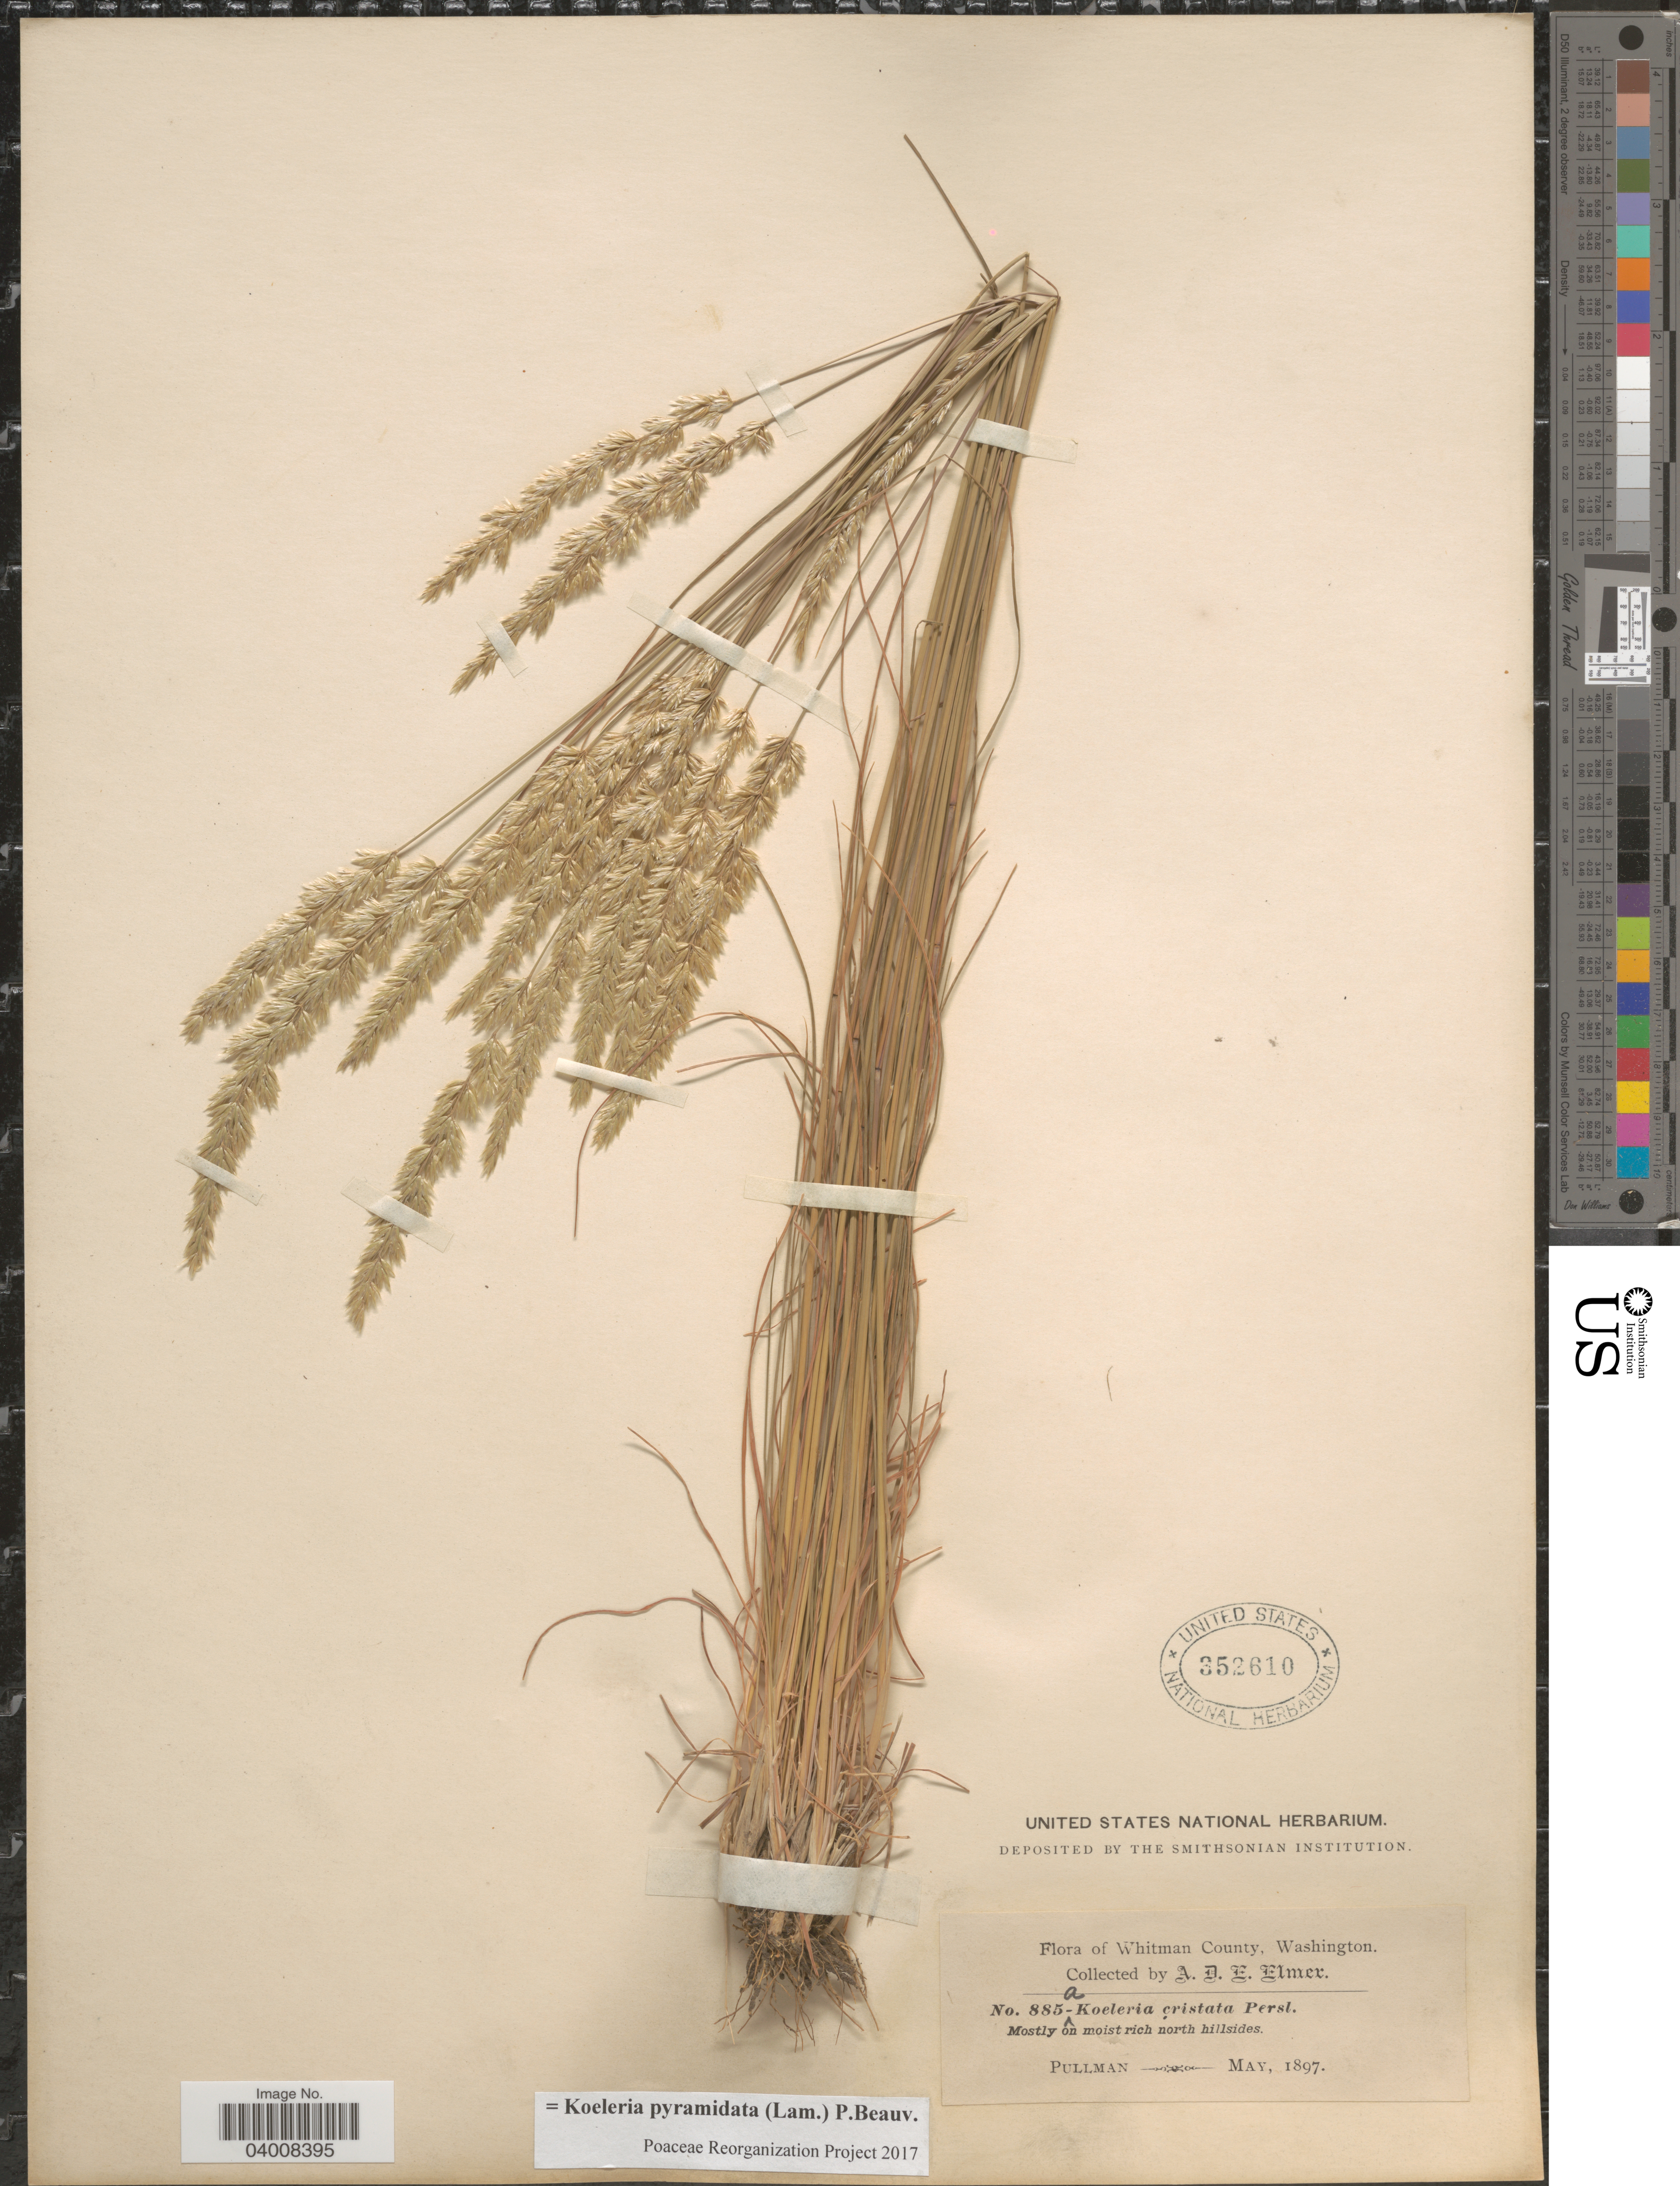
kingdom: Plantae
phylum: Tracheophyta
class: Liliopsida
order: Poales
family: Poaceae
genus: Koeleria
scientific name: Koeleria pyramidata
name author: (Lam.) P. Beauv.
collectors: A. D. E. Elmer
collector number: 885a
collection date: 1897-05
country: United States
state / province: Washington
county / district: Whitman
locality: Whitman County. Mostly on moist rich north hillsides. Pullman.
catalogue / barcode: US 352610